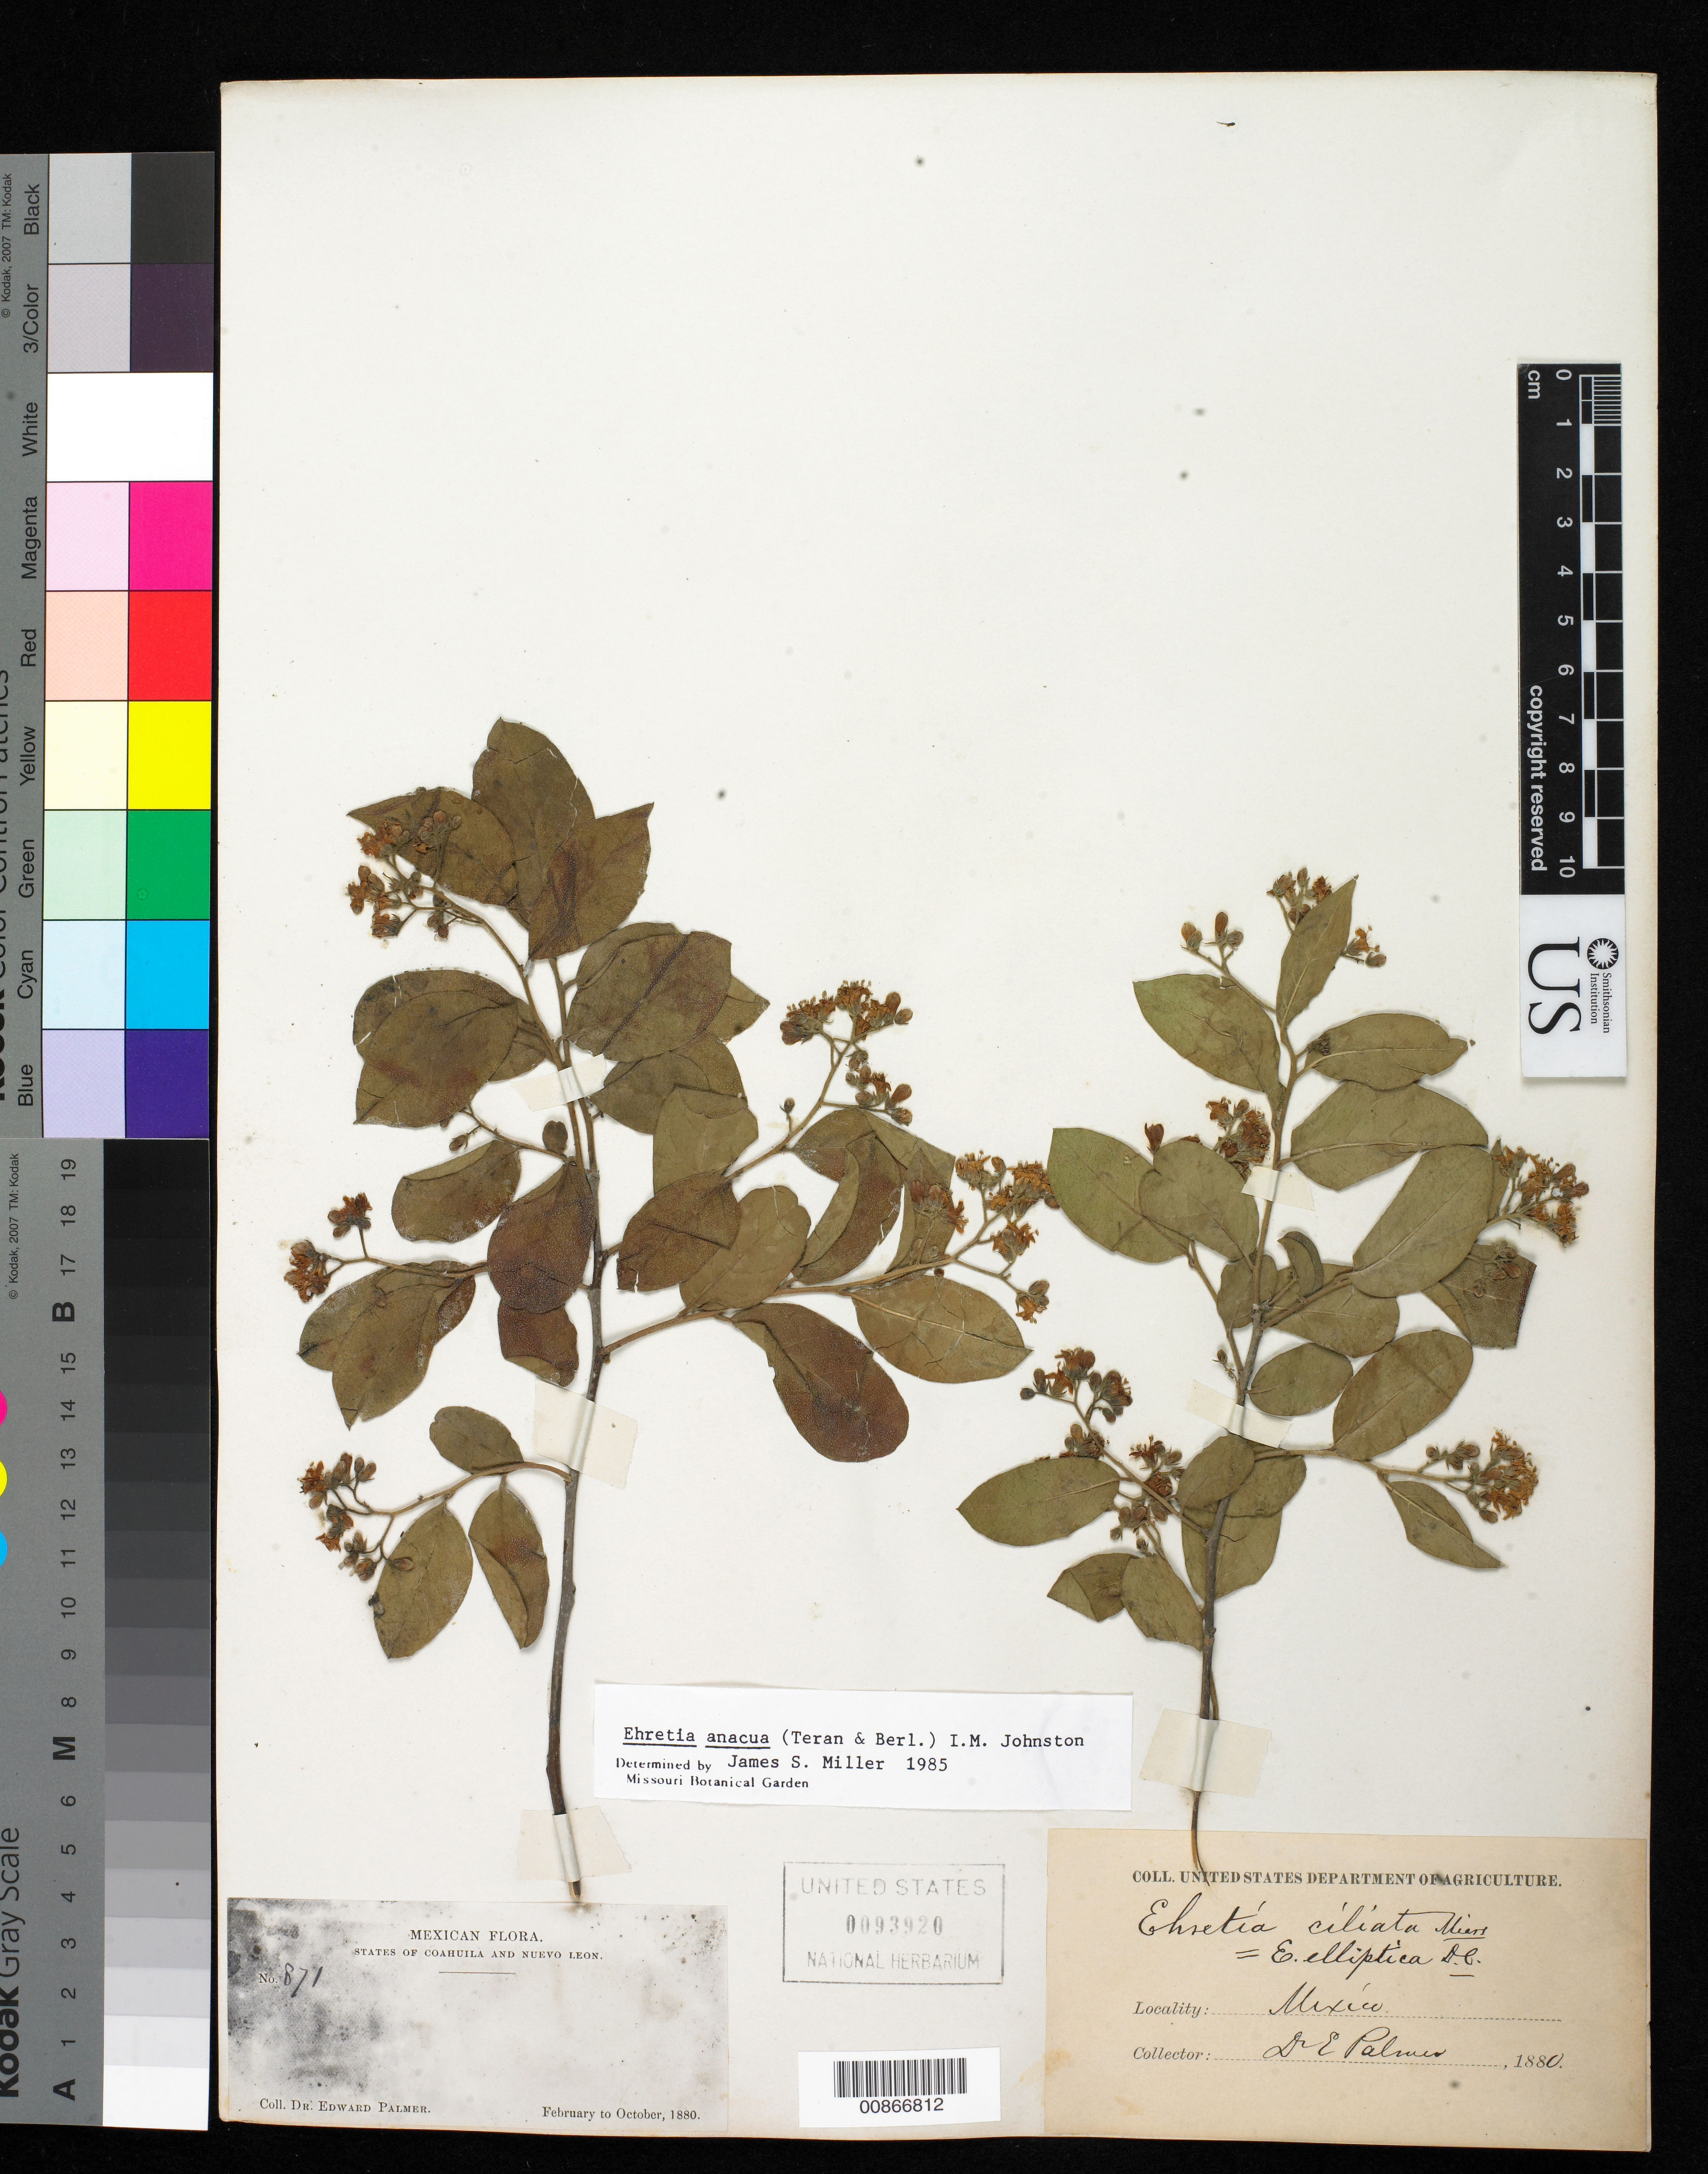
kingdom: Plantae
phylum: Tracheophyta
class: Magnoliopsida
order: Boraginales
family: Ehretiaceae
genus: Ehretia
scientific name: Ehretia anacua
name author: (Terán & Berland.) I.M. Johnst.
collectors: E. Palmer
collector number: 871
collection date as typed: Feb 1880 to -- Oct 1880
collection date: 1880-02/1880-10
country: Mexico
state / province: Coahuila / Nuevo León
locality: States of Coahuila and Nuevo León.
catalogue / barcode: US 93920